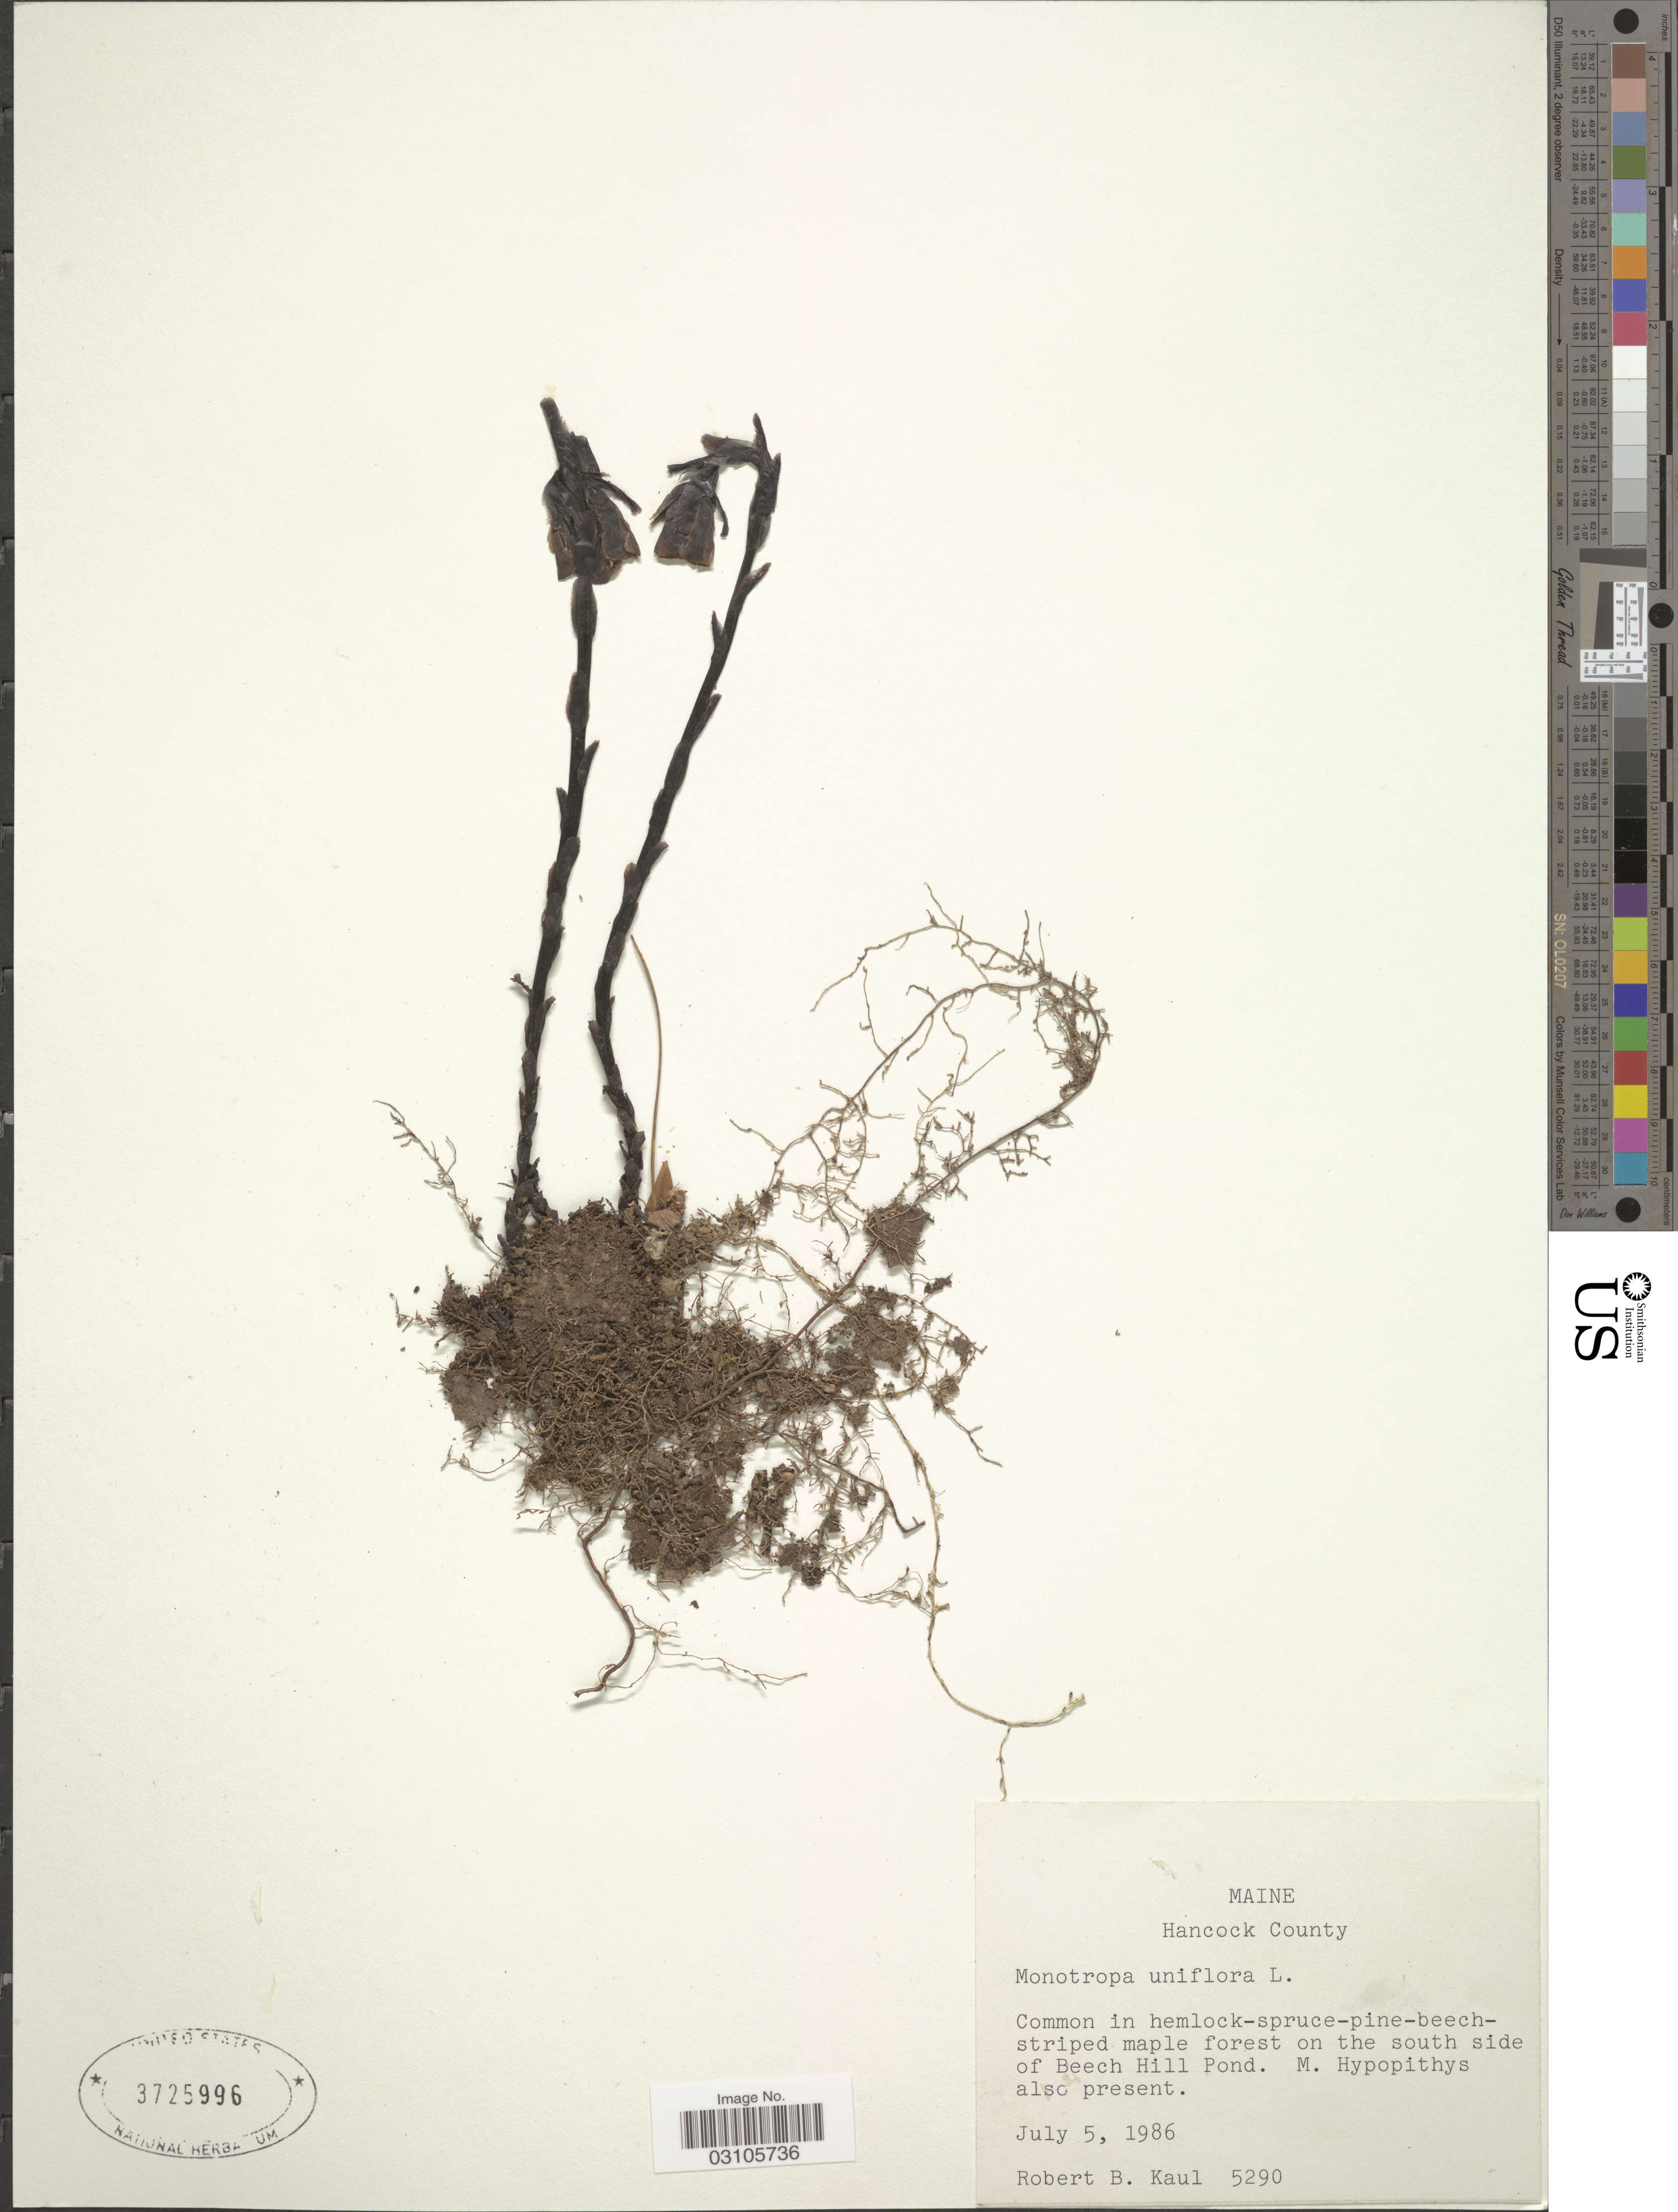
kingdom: Plantae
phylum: Tracheophyta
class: Magnoliopsida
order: Ericales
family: Ericaceae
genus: Monotropa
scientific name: Monotropa uniflora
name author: L.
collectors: R. Kaul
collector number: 5290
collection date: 1986-07-05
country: United States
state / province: Maine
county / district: Hancock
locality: South side of Beech Hill Pond.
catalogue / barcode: US 3725996